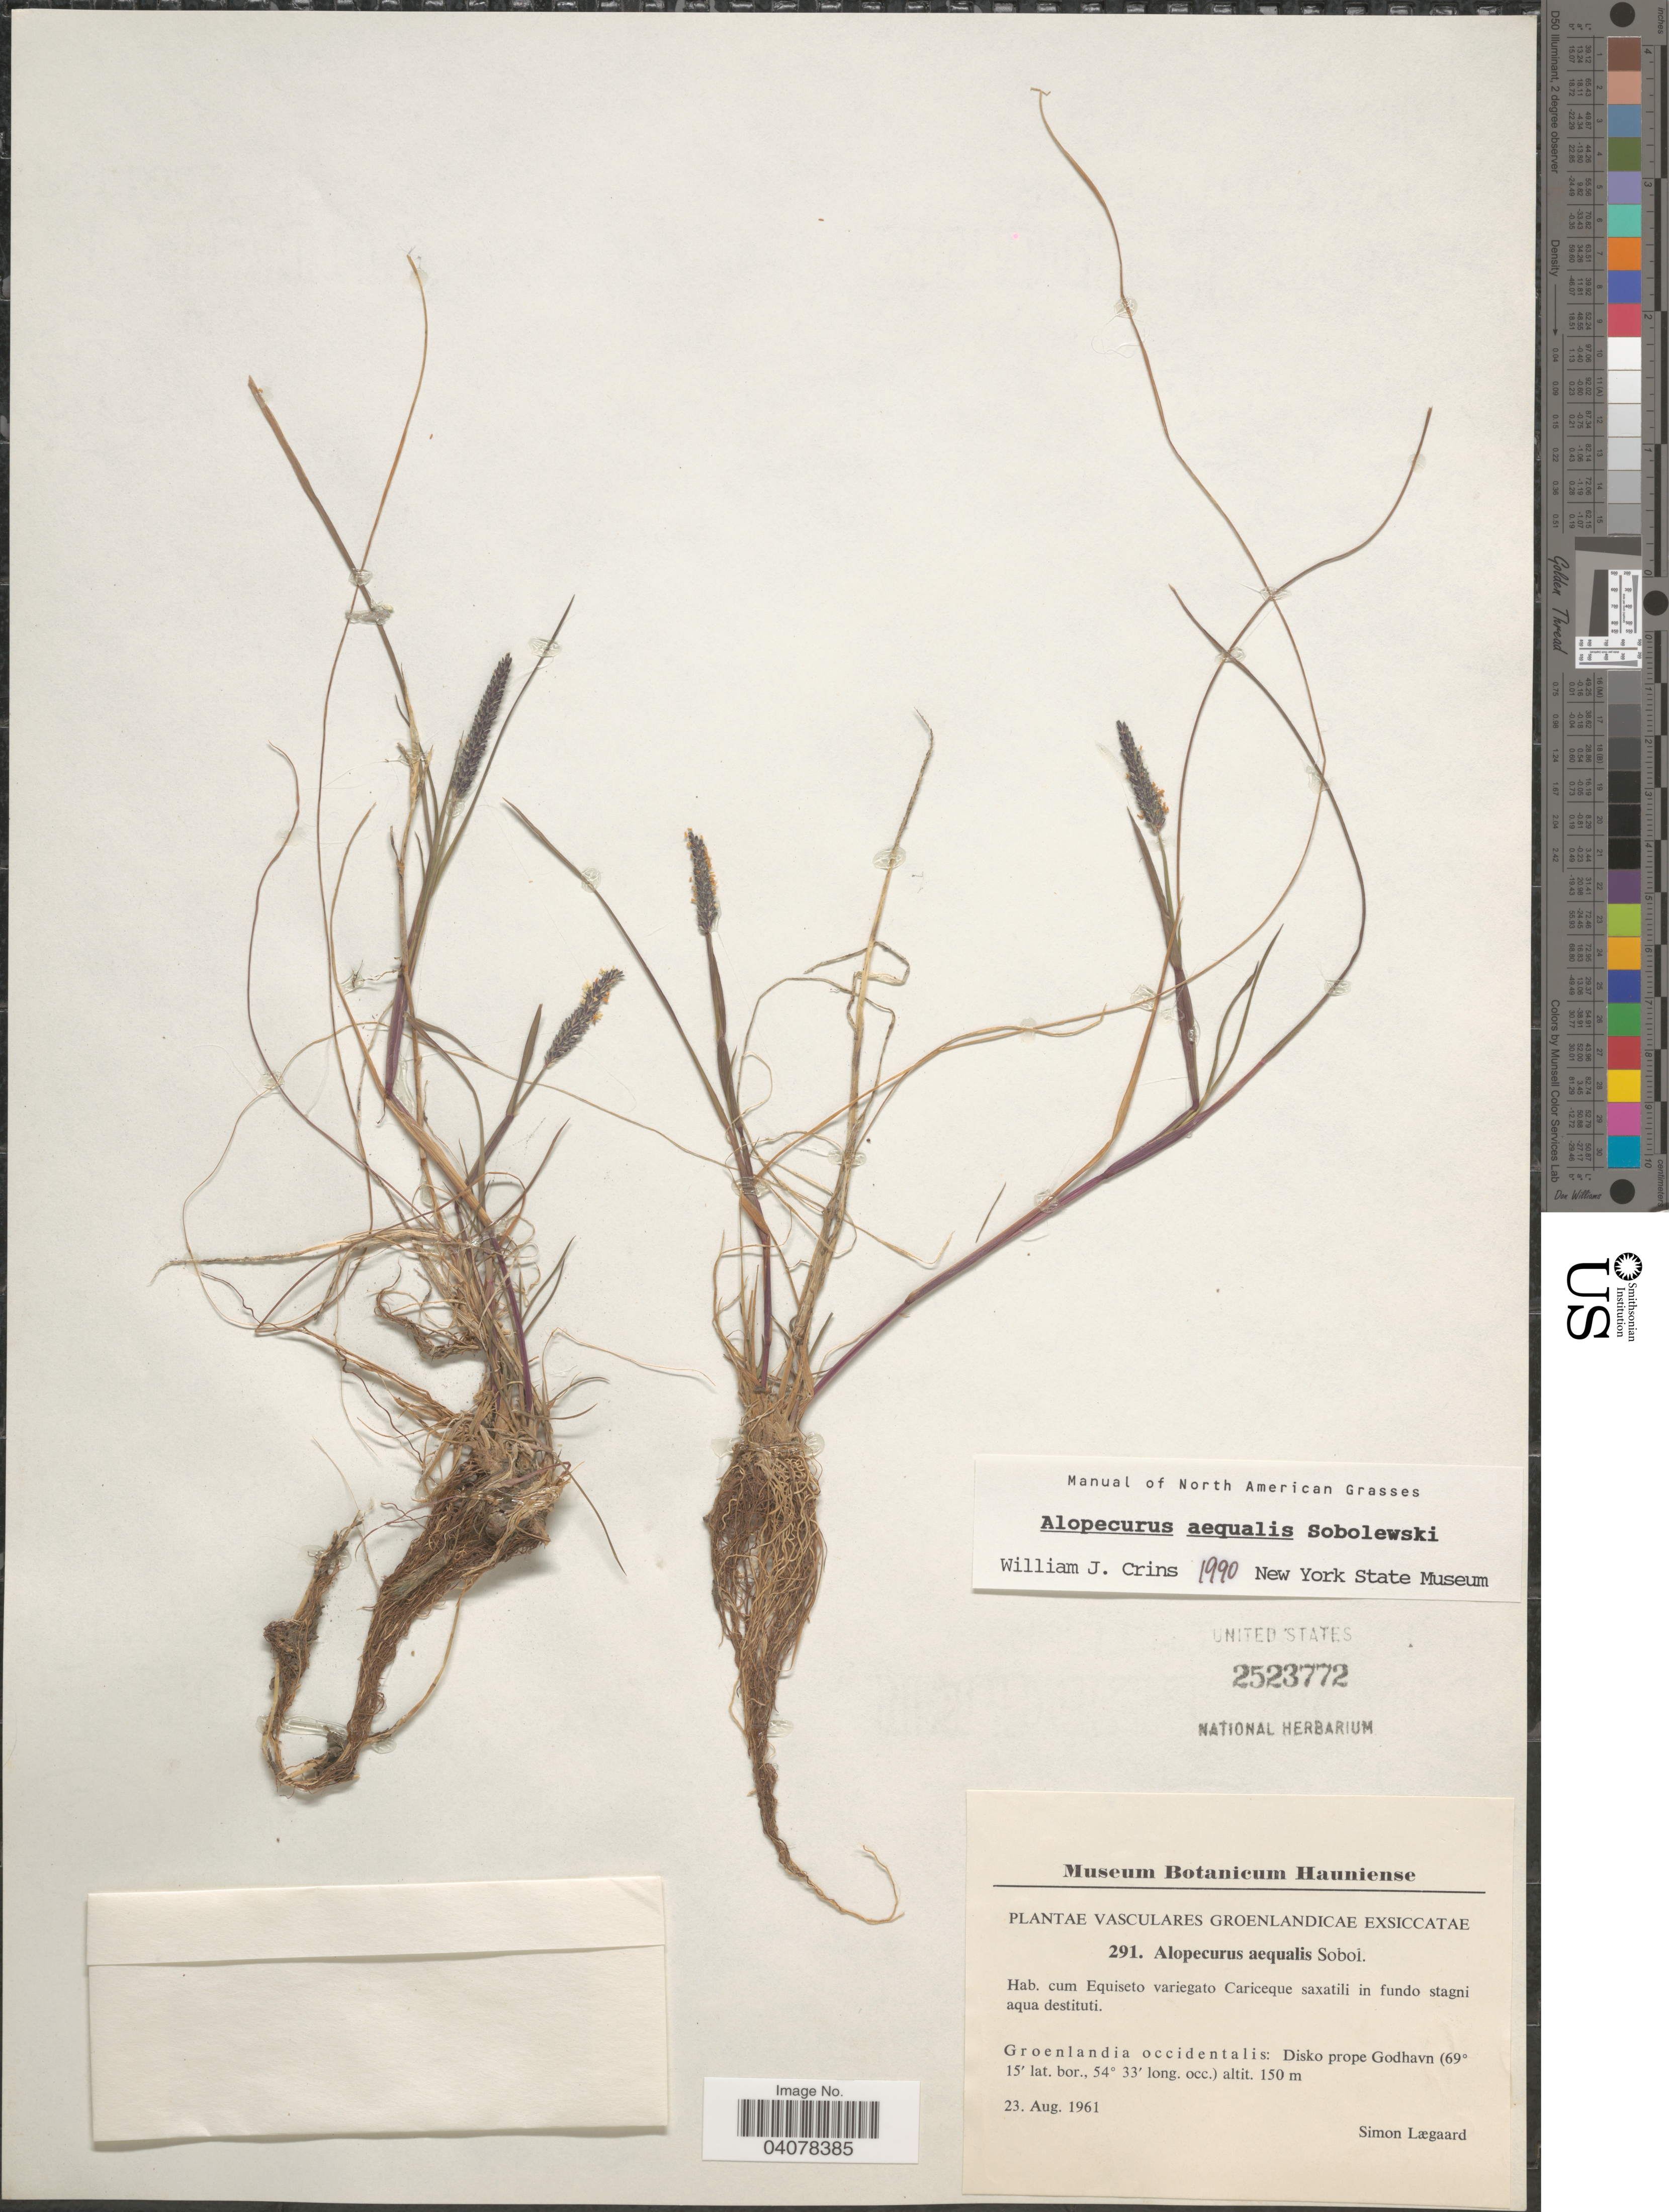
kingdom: Plantae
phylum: Tracheophyta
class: Liliopsida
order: Poales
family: Poaceae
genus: Alopecurus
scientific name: Alopecurus aequalis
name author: Sobol.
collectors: S. Lægaard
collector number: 291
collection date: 1961-08-23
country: Greenland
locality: Groenlandia occidentalis: Disko prope Godhavn.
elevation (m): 150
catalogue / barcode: US 2523772